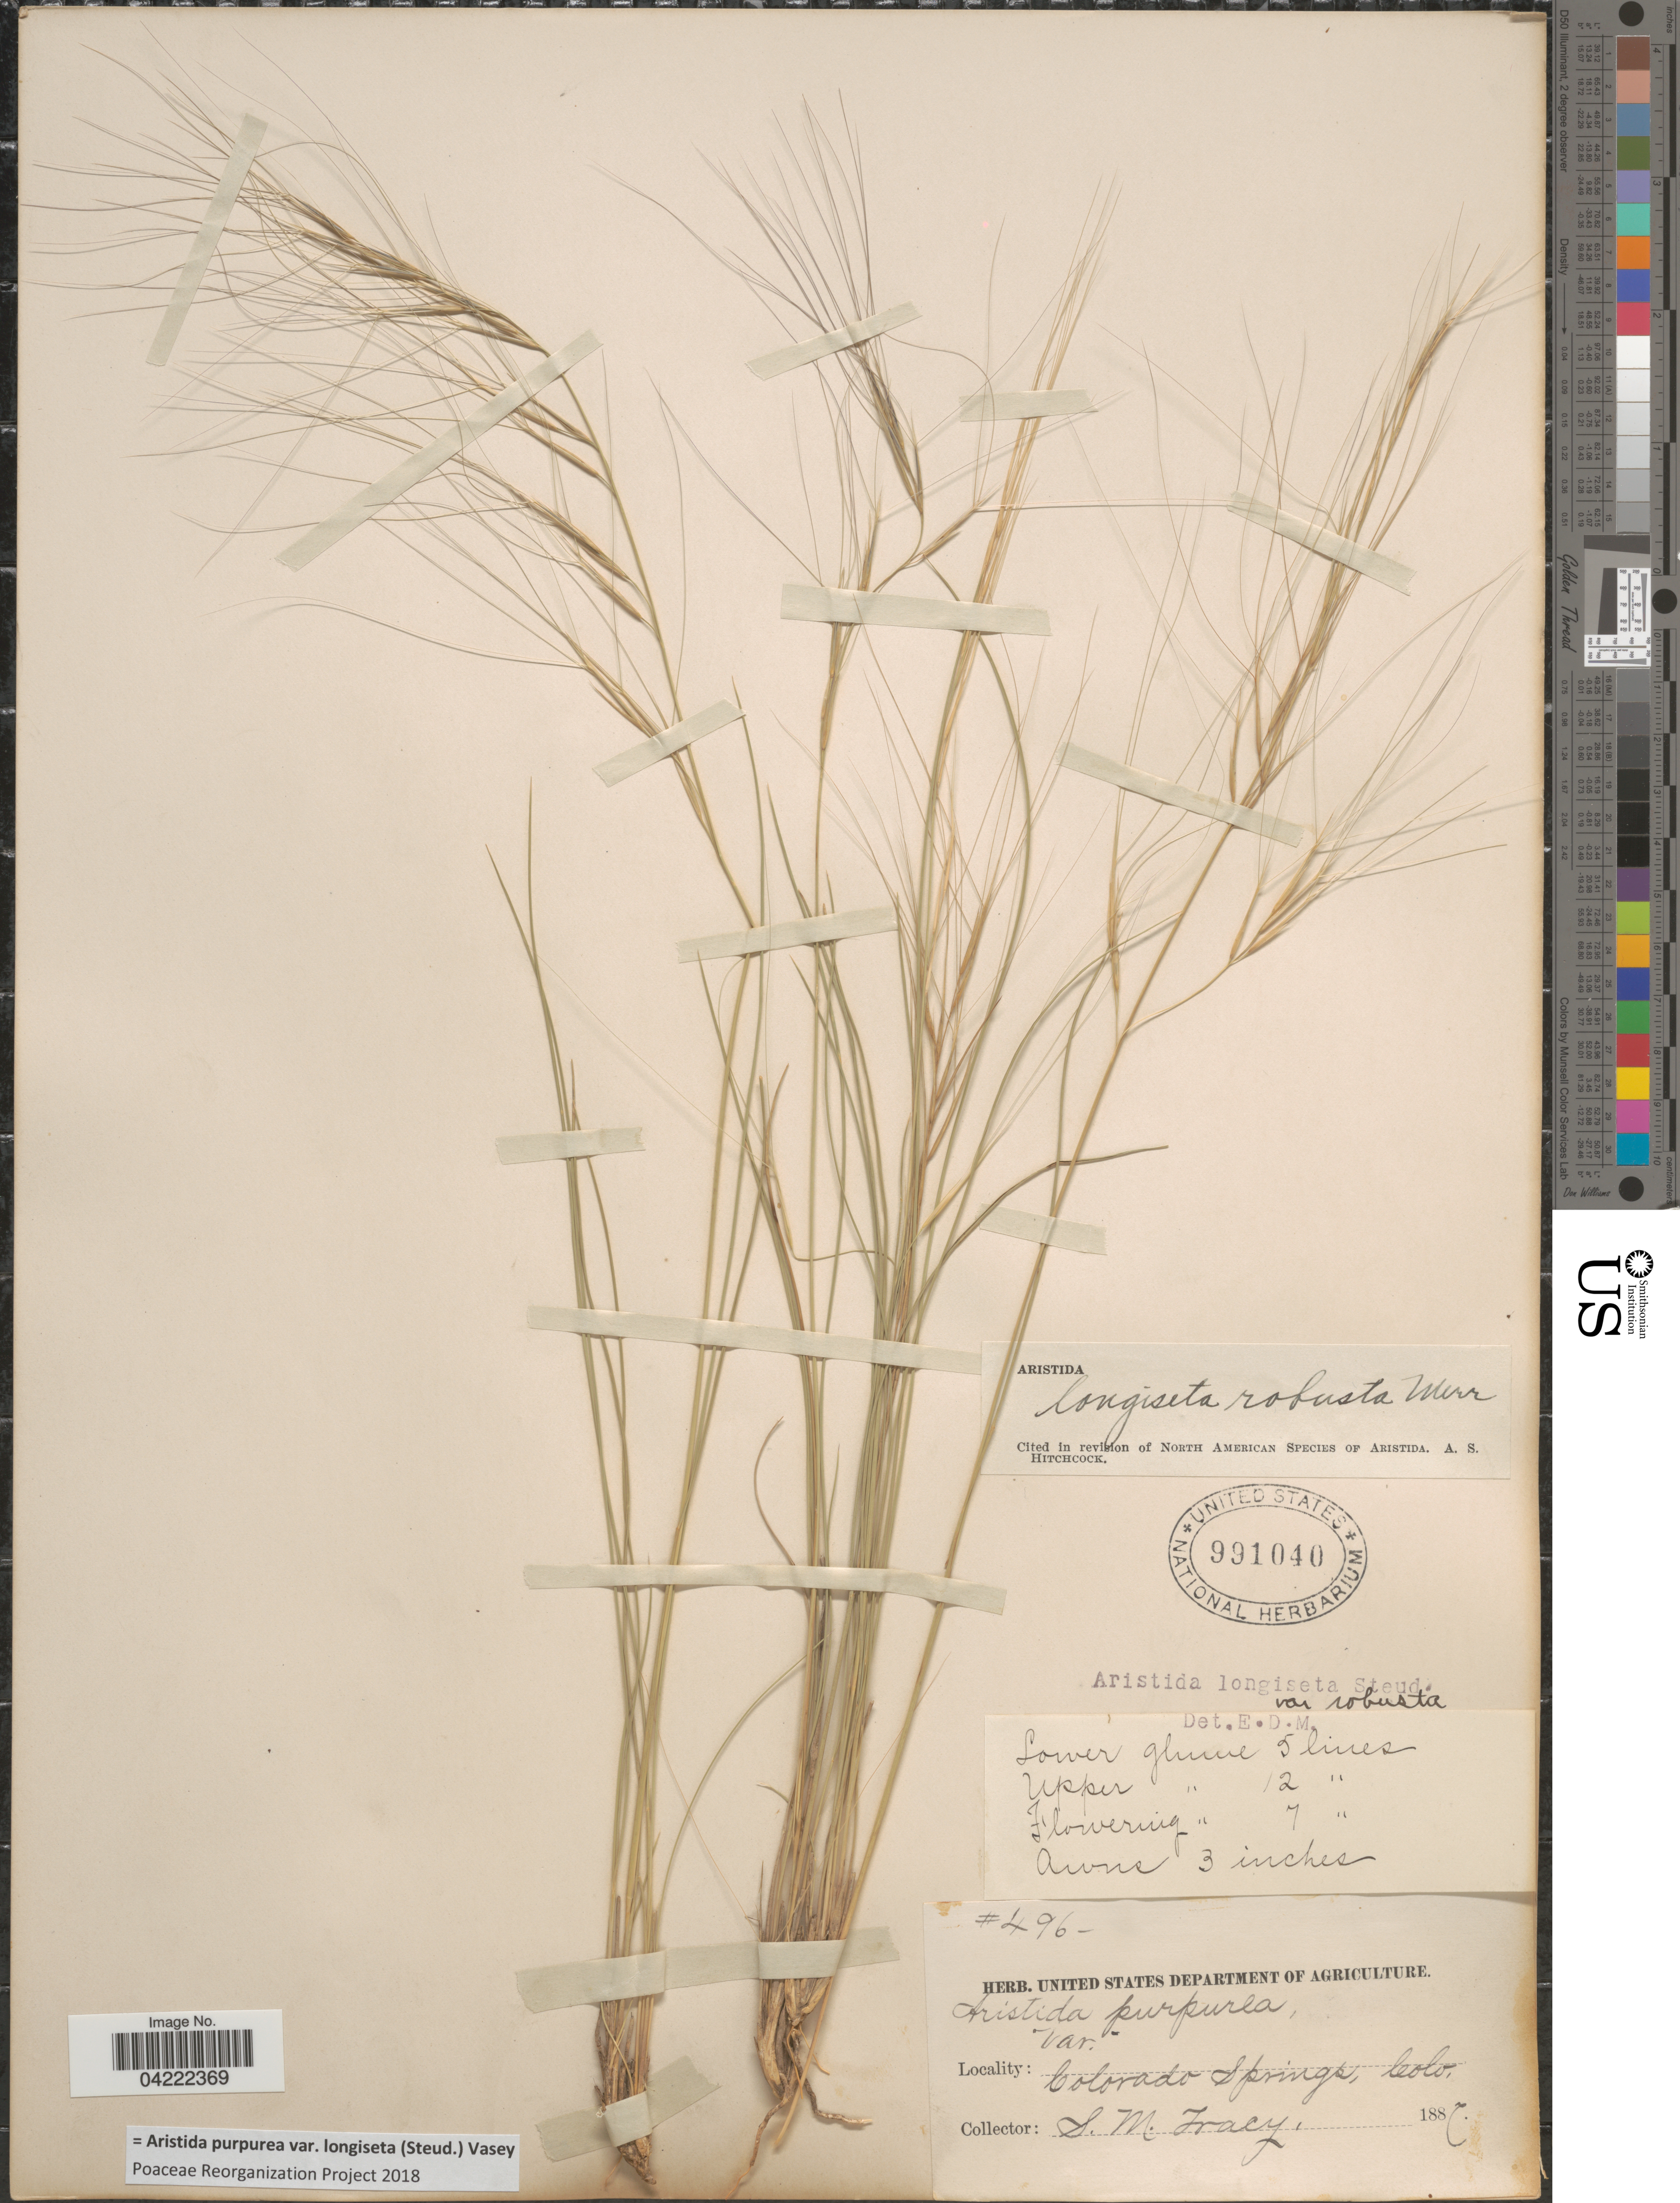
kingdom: Plantae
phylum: Tracheophyta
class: Liliopsida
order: Poales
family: Poaceae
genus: Aristida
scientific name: Aristida purpurea var. longiseta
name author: (Steud.) Vasey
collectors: S. M. Tracy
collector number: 496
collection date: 1887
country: United States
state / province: Colorado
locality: Colorado Springs.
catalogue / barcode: US 991040